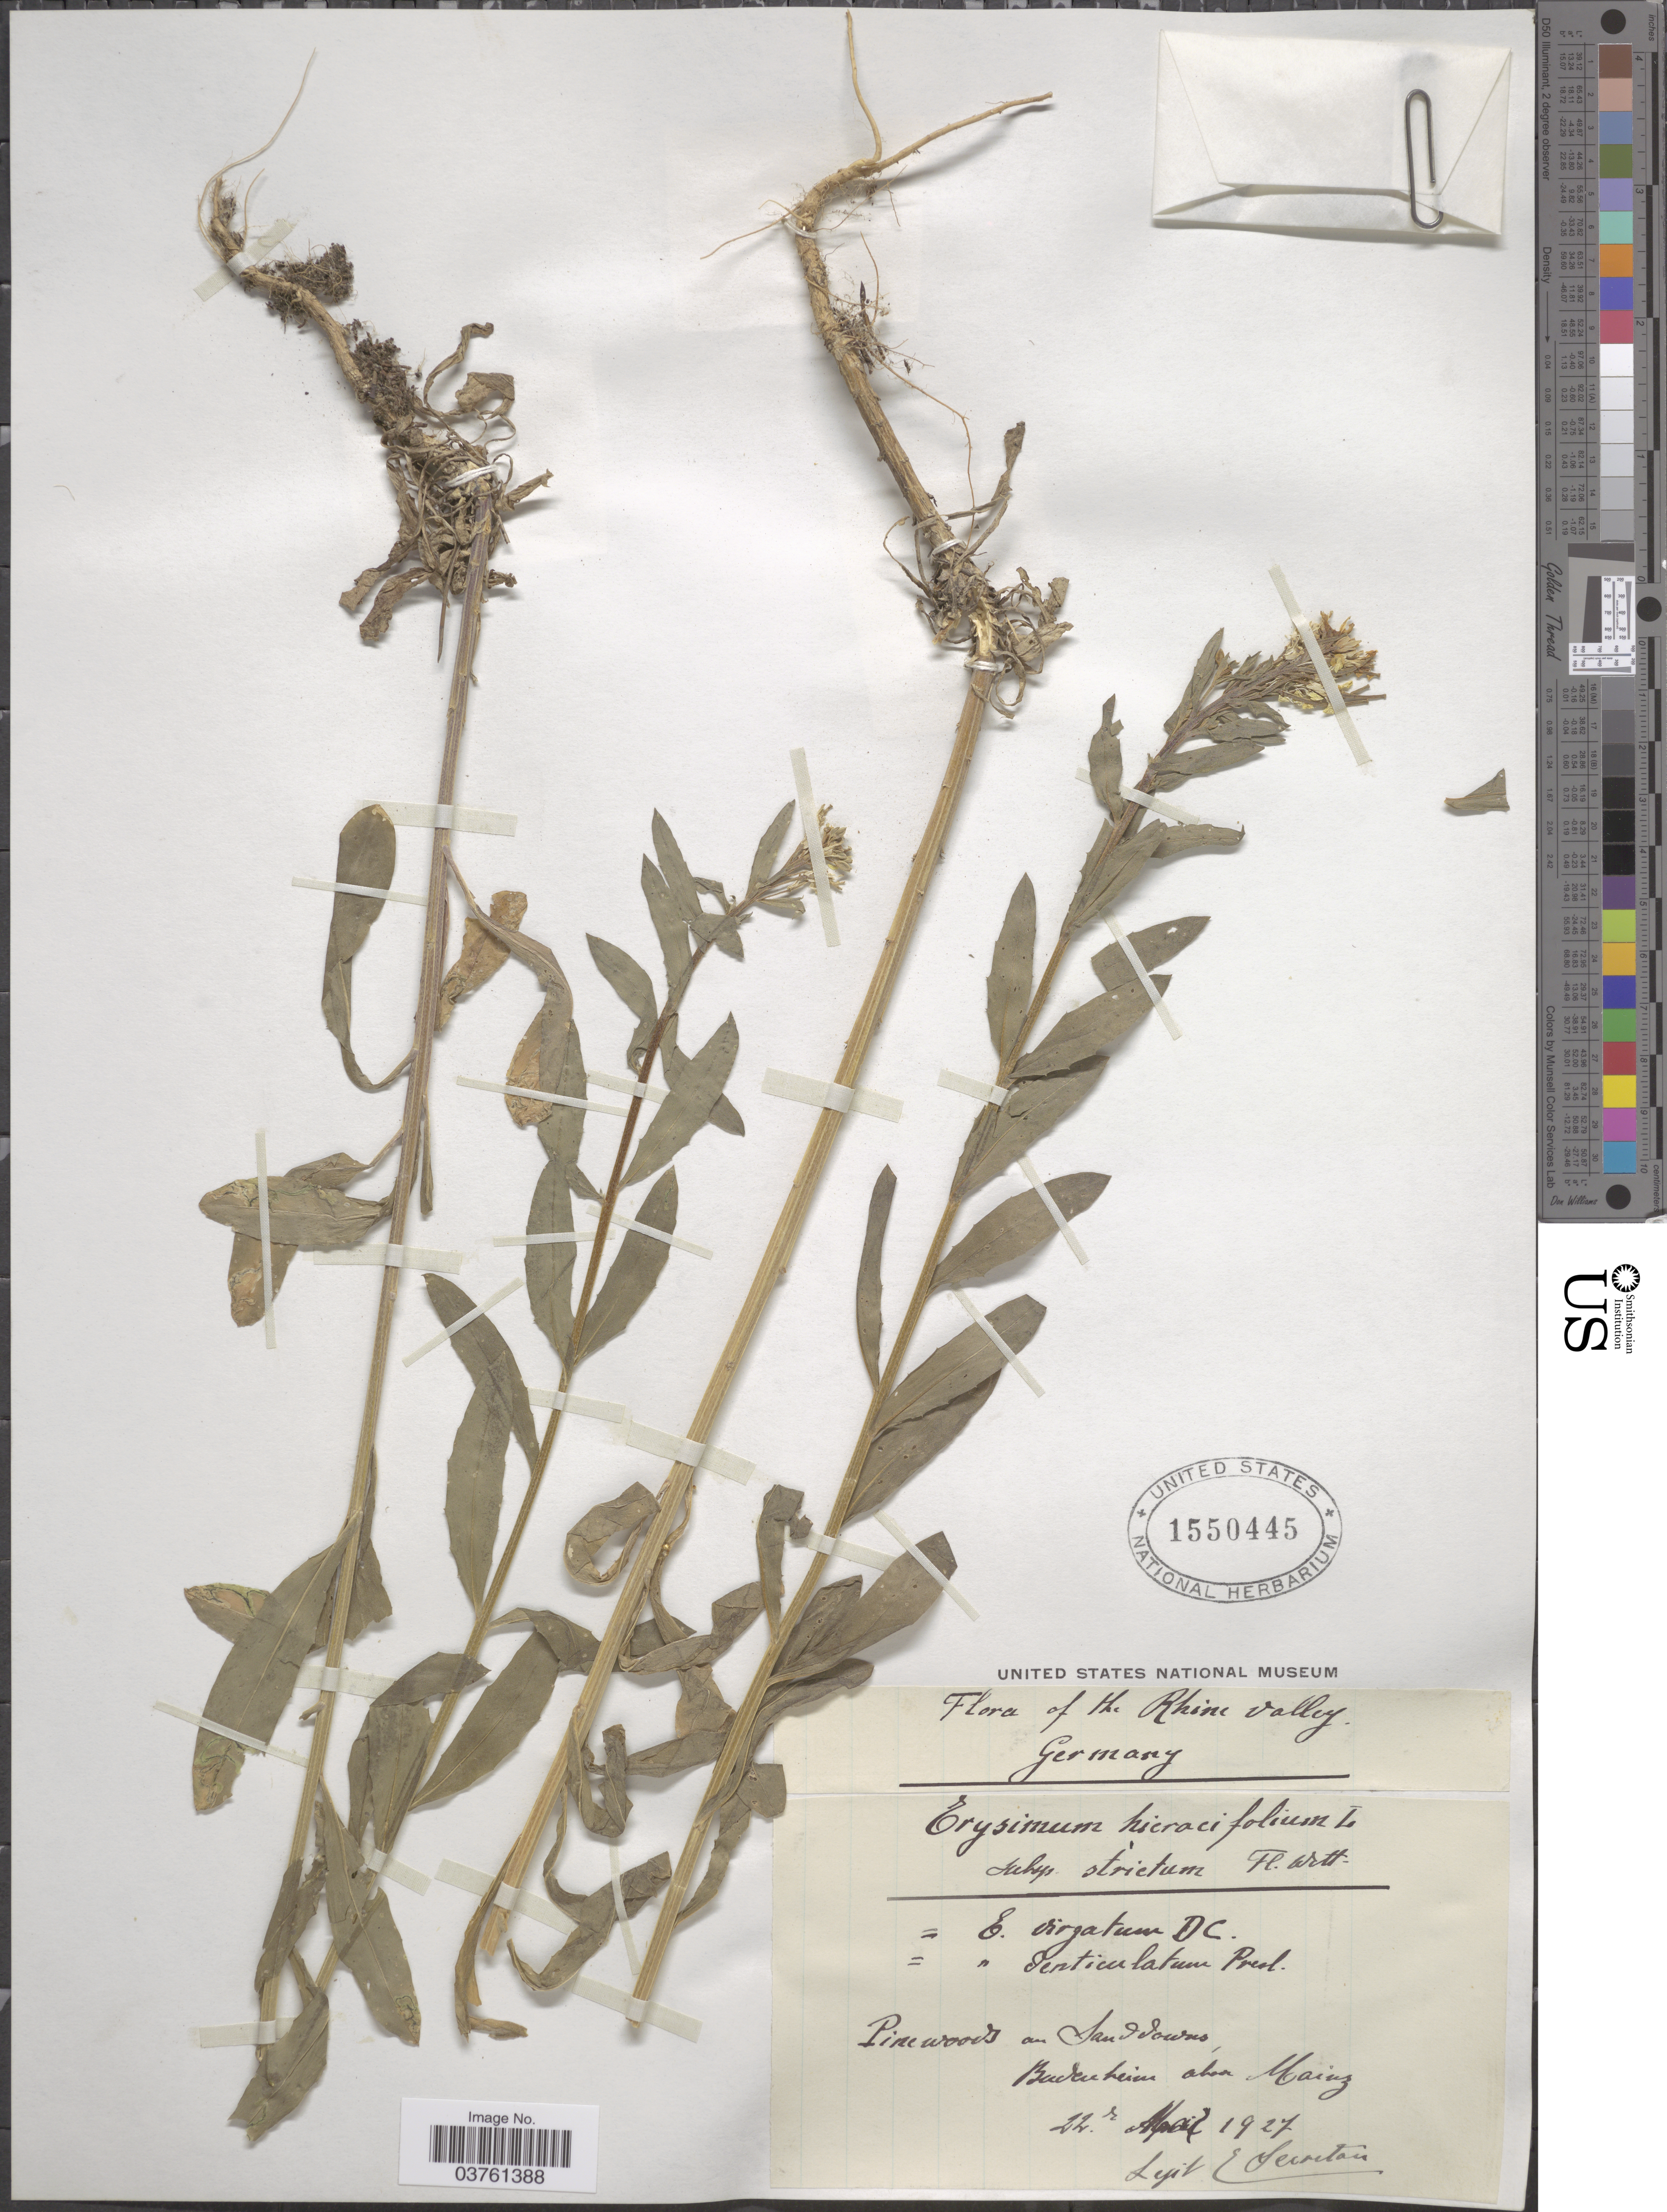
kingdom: Plantae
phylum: Tracheophyta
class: Magnoliopsida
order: Brassicales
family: Brassicaceae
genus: Erysimum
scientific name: Erysimum hieraciifolium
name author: L.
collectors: E. Secretan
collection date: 1927-04-22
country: Germany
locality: The Rhine Valley. Pinewoods au Sand downs, Buchheim above Mainz.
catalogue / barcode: US 1550445